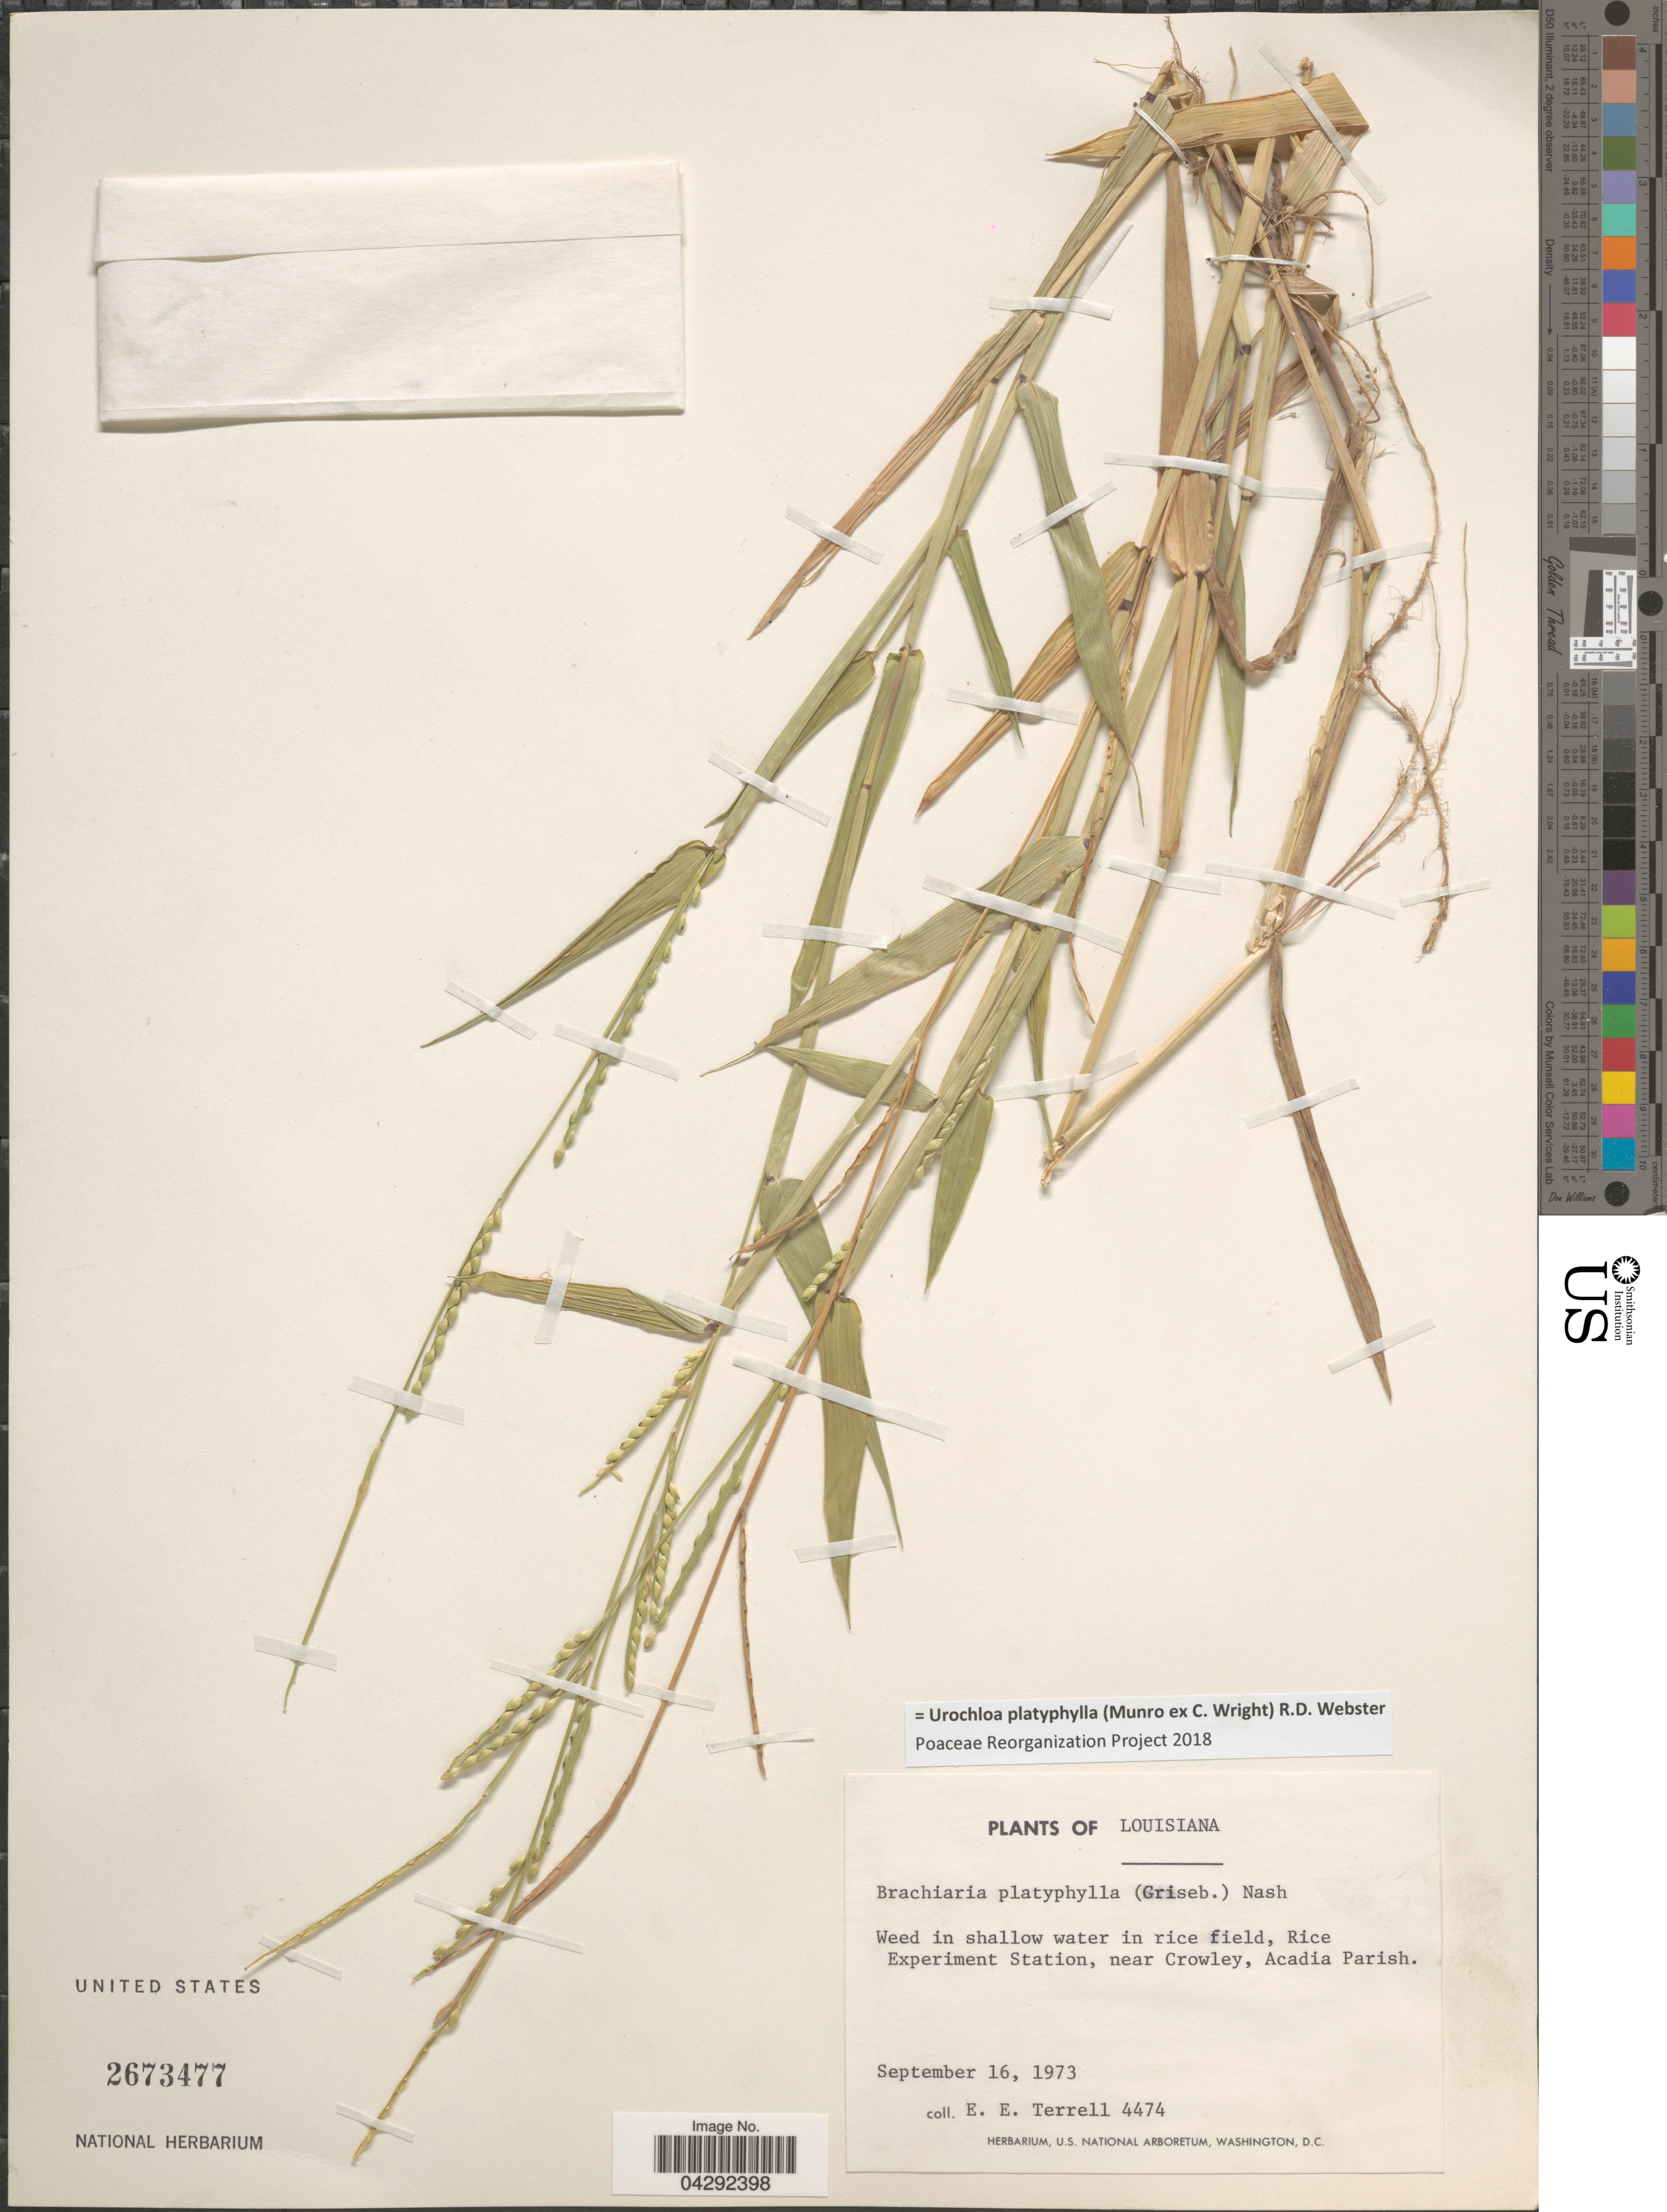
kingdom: Plantae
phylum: Tracheophyta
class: Liliopsida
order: Poales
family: Poaceae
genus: Urochloa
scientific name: Urochloa platyphylla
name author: (Munro ex C. Wright) R.D. Webster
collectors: E. E. Terrell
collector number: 4474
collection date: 1973-09-16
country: United States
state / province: Louisiana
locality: In rice field, Rice Experiment Station, near Crowley, Acadia Parish.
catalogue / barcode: US 2673477